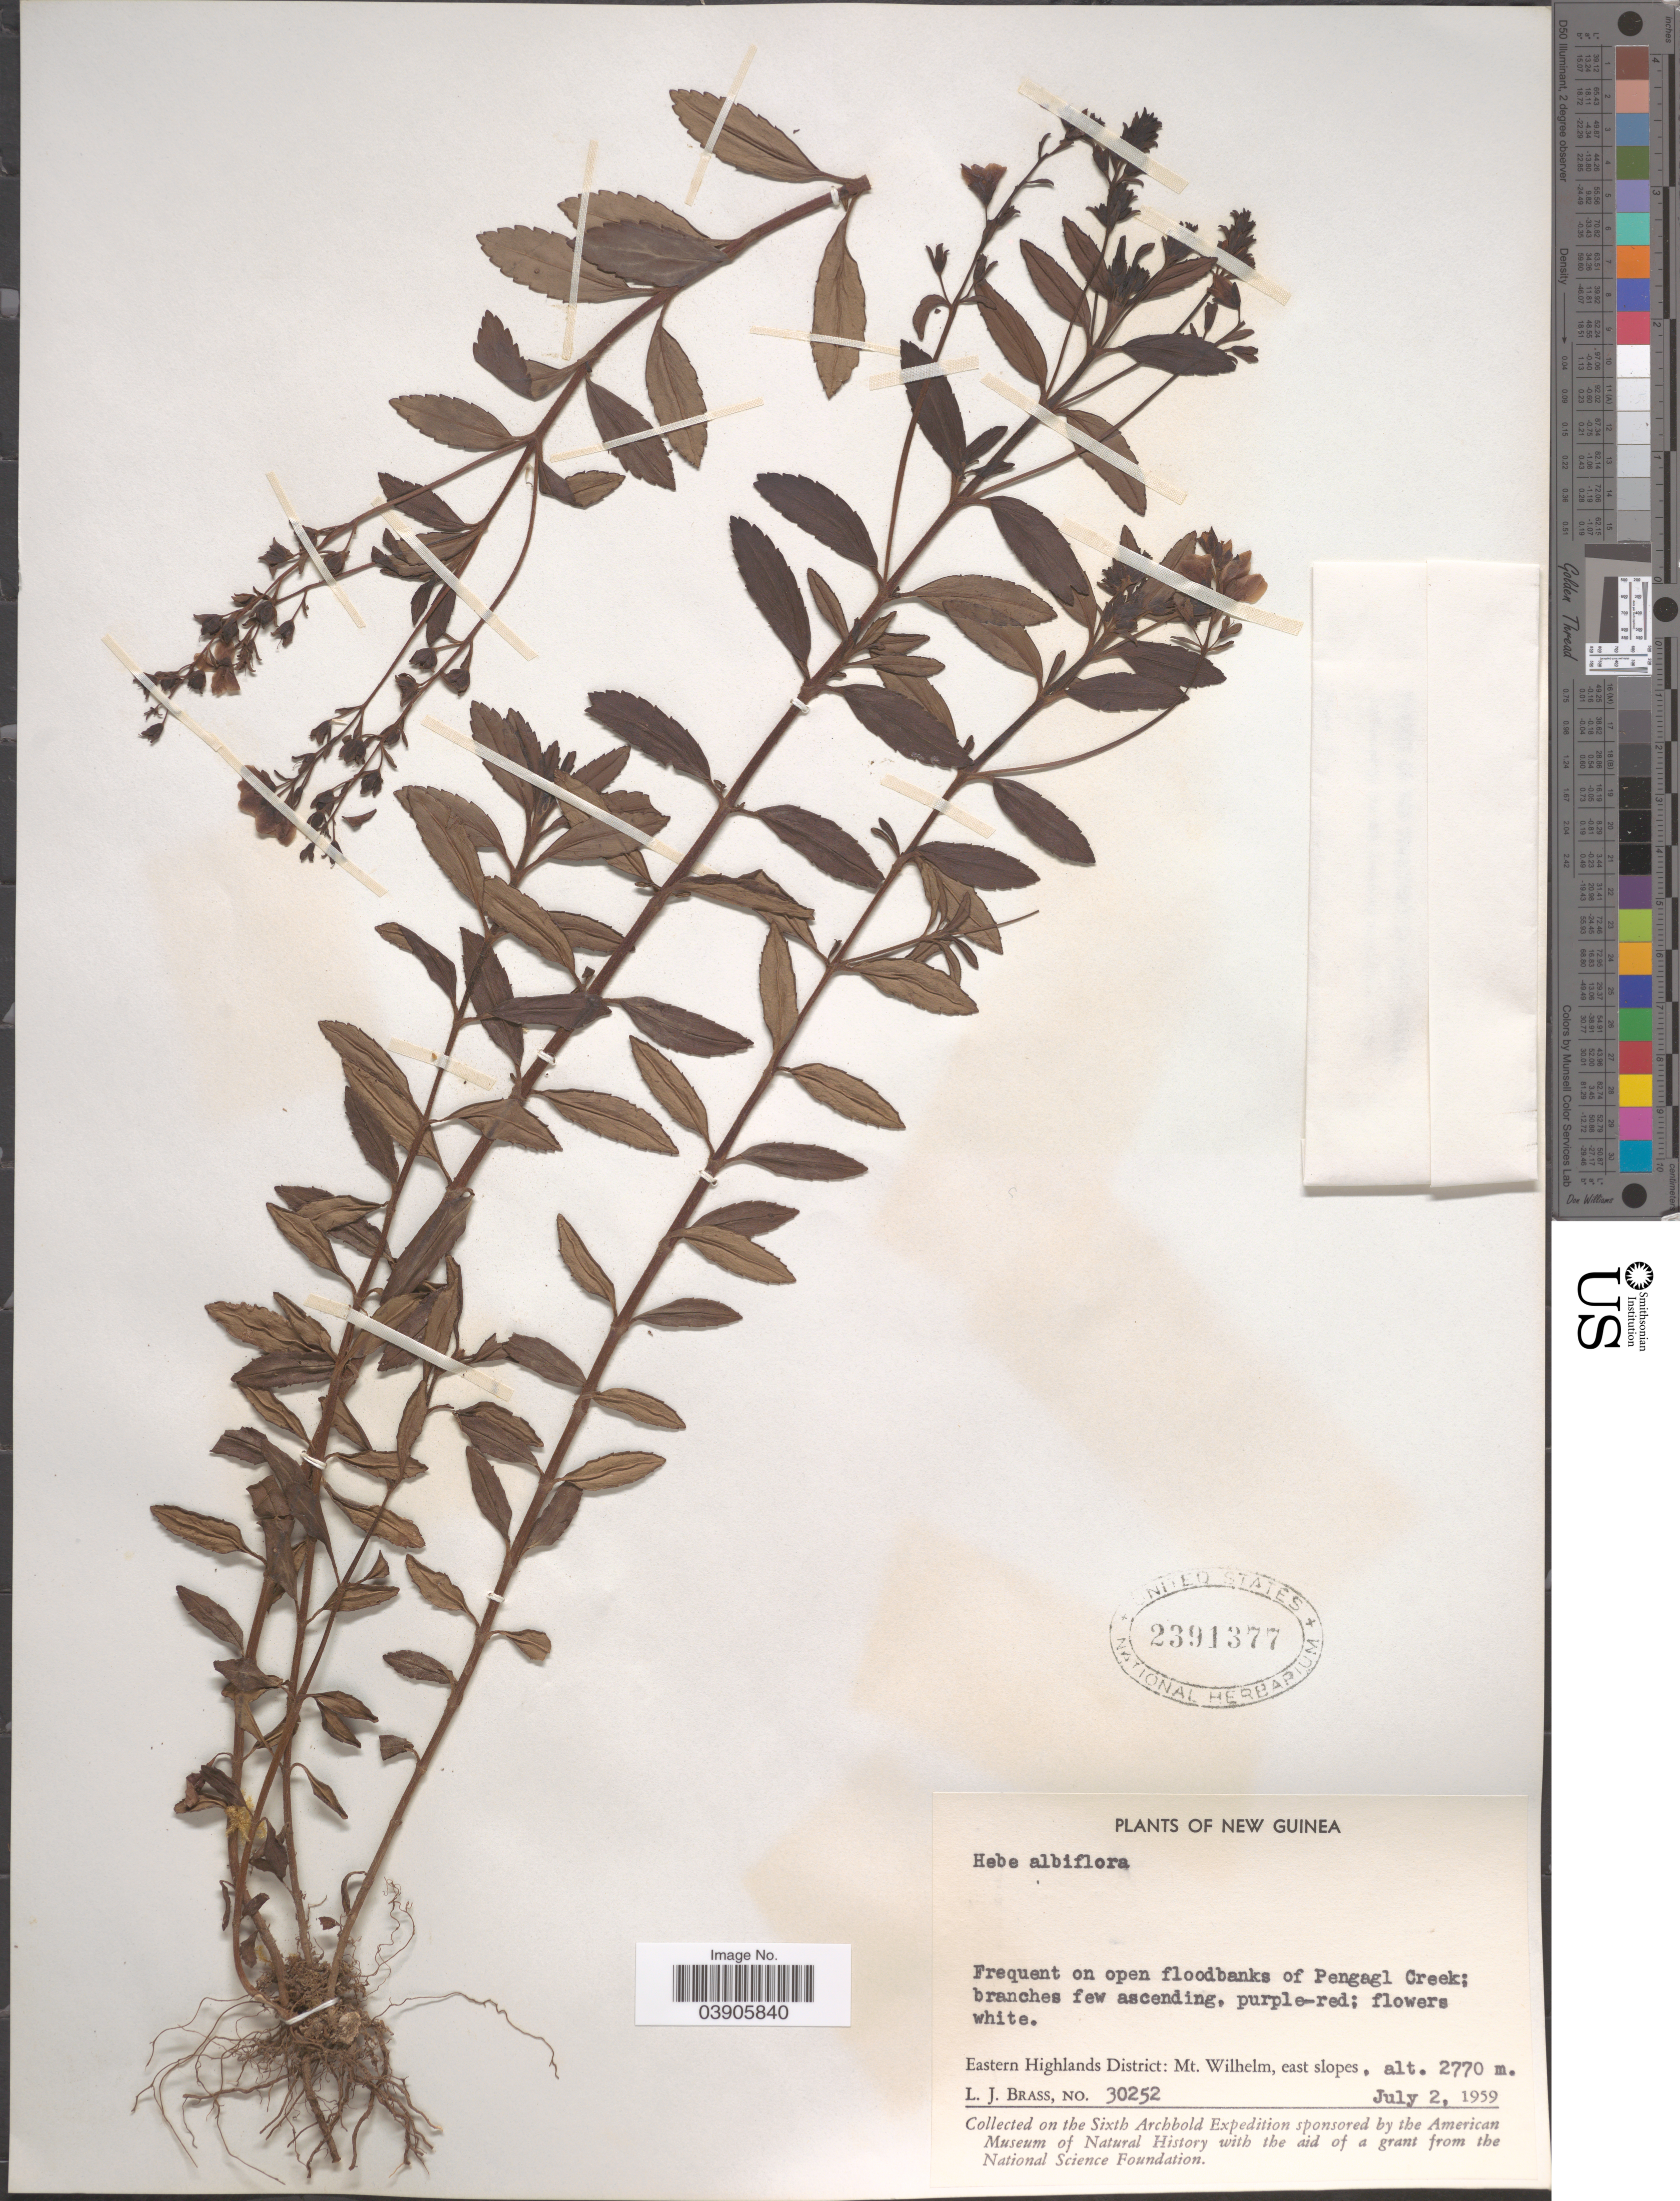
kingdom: Plantae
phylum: Tracheophyta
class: Magnoliopsida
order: Lamiales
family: Plantaginaceae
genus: Hebe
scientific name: Hebe albiflora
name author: Pennell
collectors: L. J. Brass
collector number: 30252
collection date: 1959-07-02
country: Papua New Guinea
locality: New Guinea. Eastern Highlands District: Mt. Wilhelm, east slopes.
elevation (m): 2770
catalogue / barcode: US 2391377